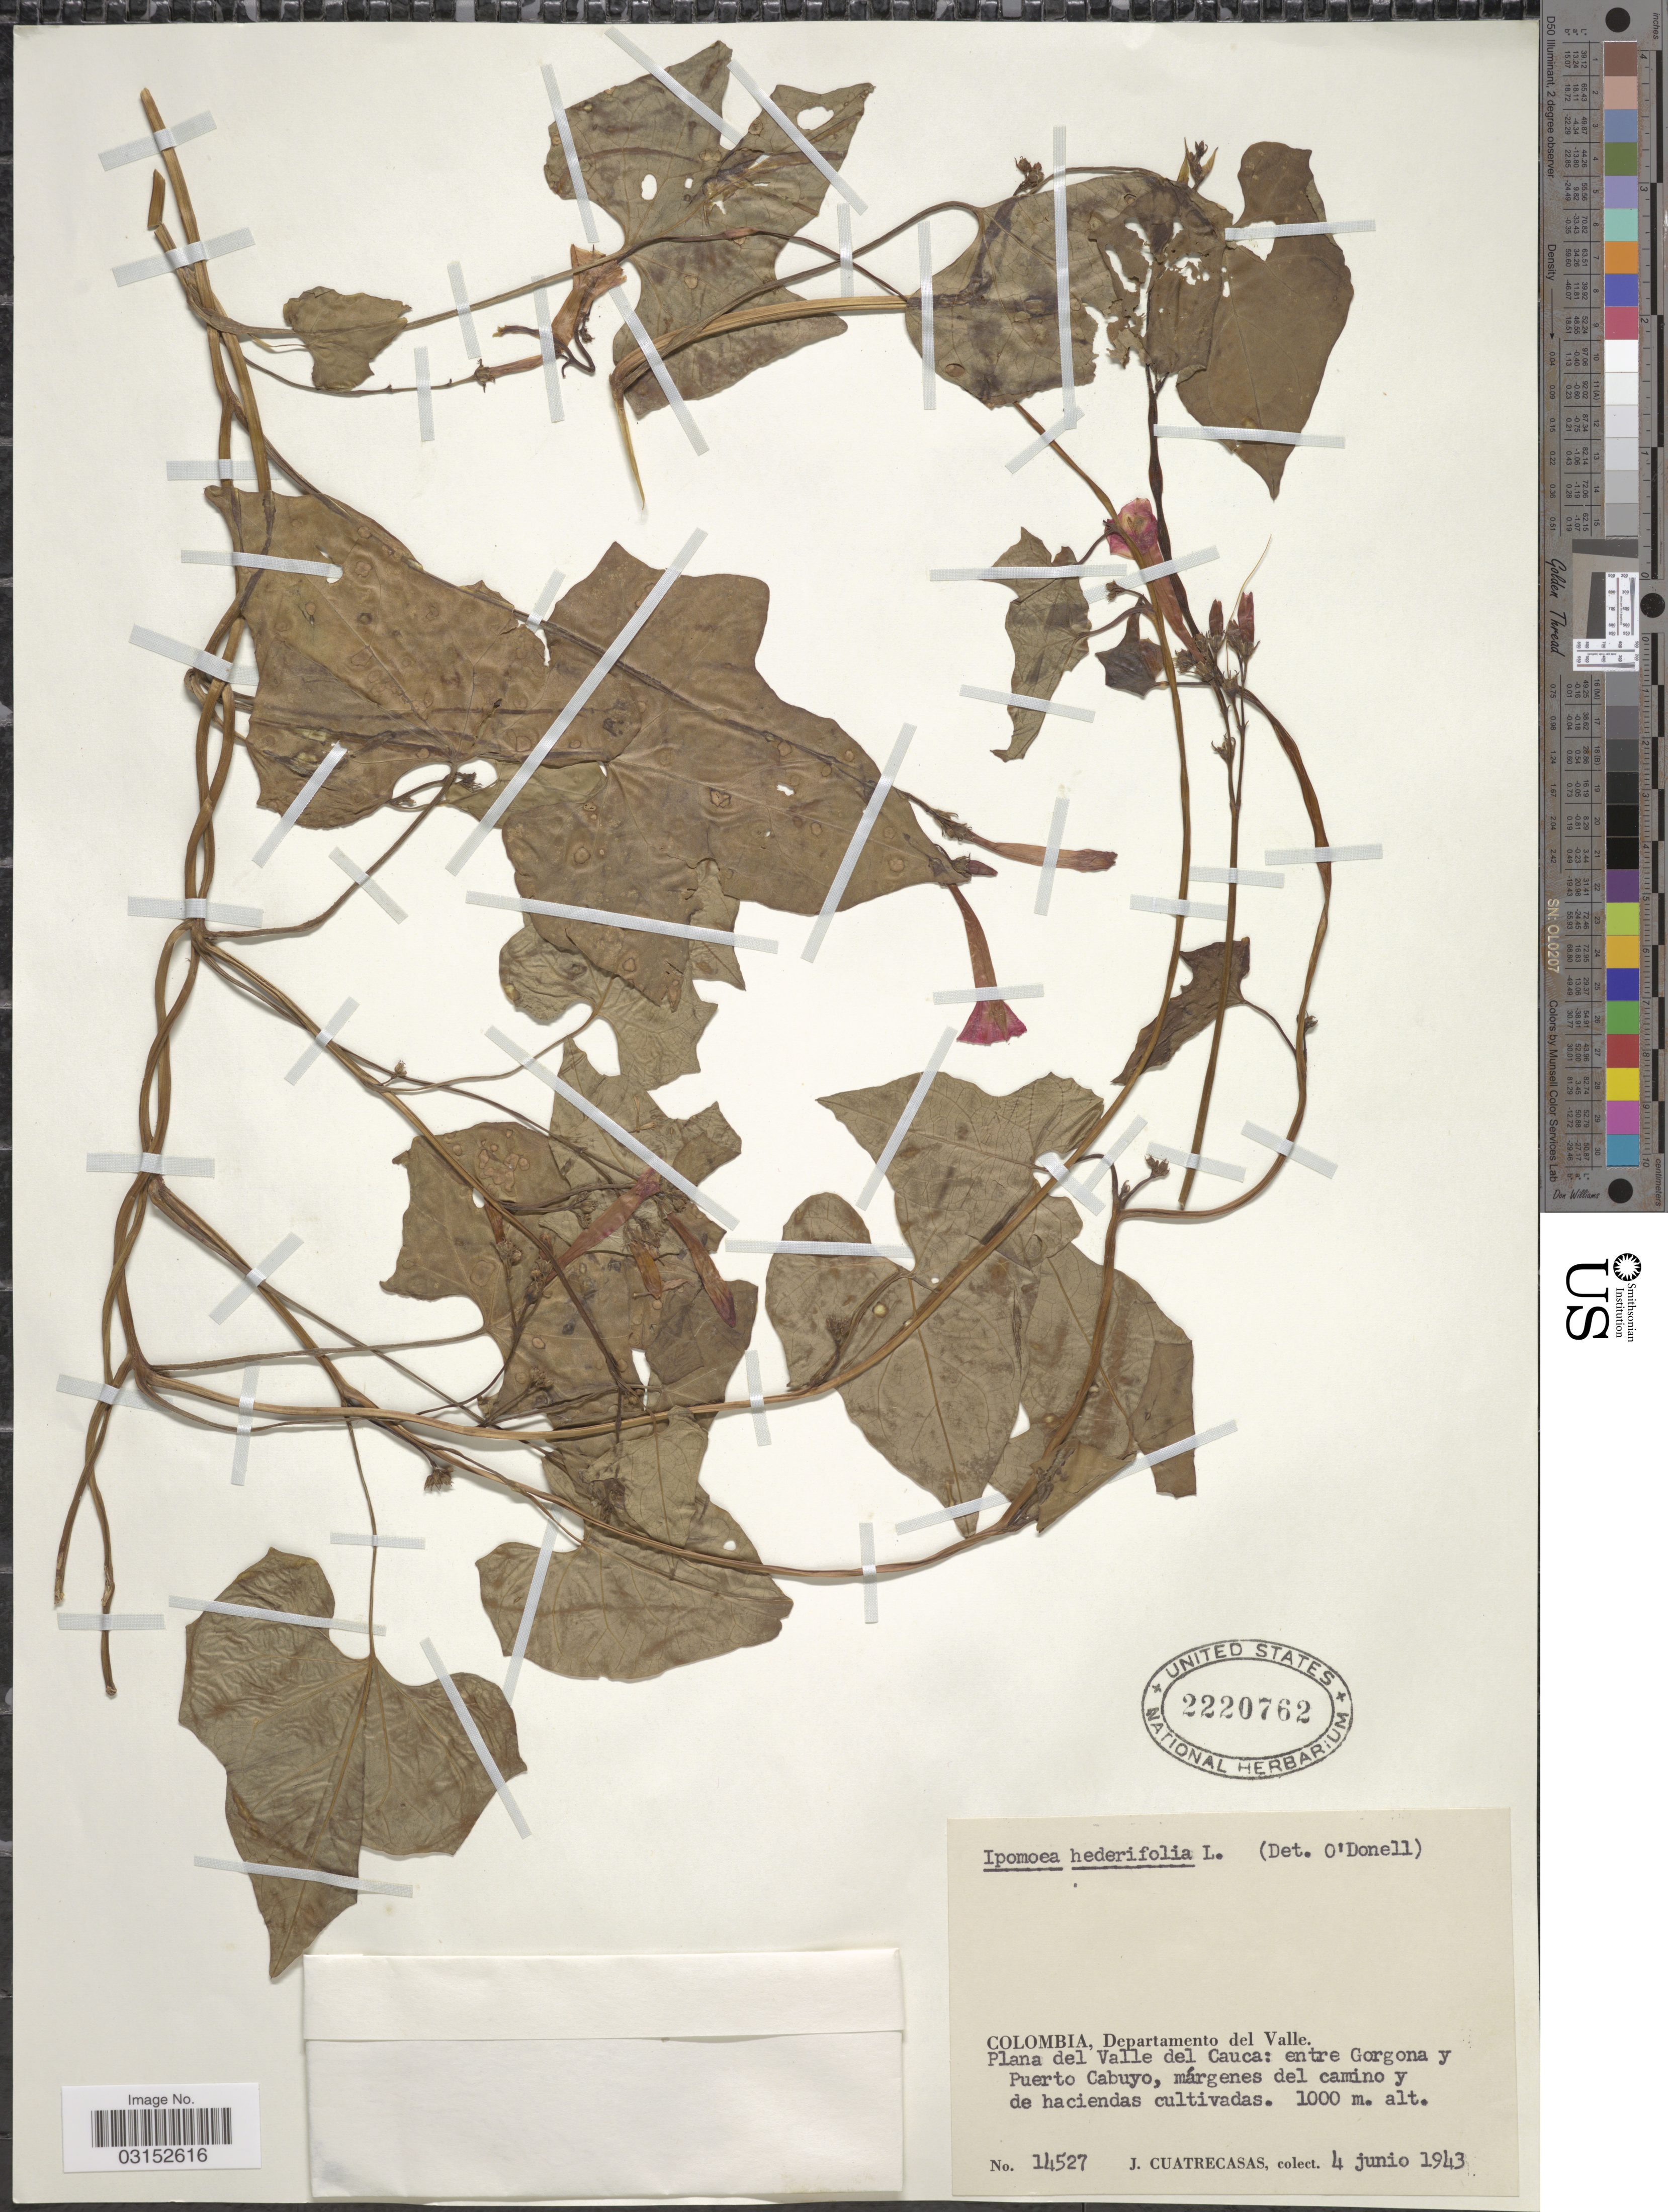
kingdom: Plantae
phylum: Tracheophyta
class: Magnoliopsida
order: Solanales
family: Convolvulaceae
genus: Ipomoea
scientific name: Ipomoea hederifolia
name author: L.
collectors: J. Cuatrecasas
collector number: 14527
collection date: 1943-06-04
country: Colombia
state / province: Valle del Cauca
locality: Departamento del Valle. Plana del Valle del Cauca: entre Gorgona y Puerto Cabuyo.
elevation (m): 1000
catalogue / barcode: US 2220762